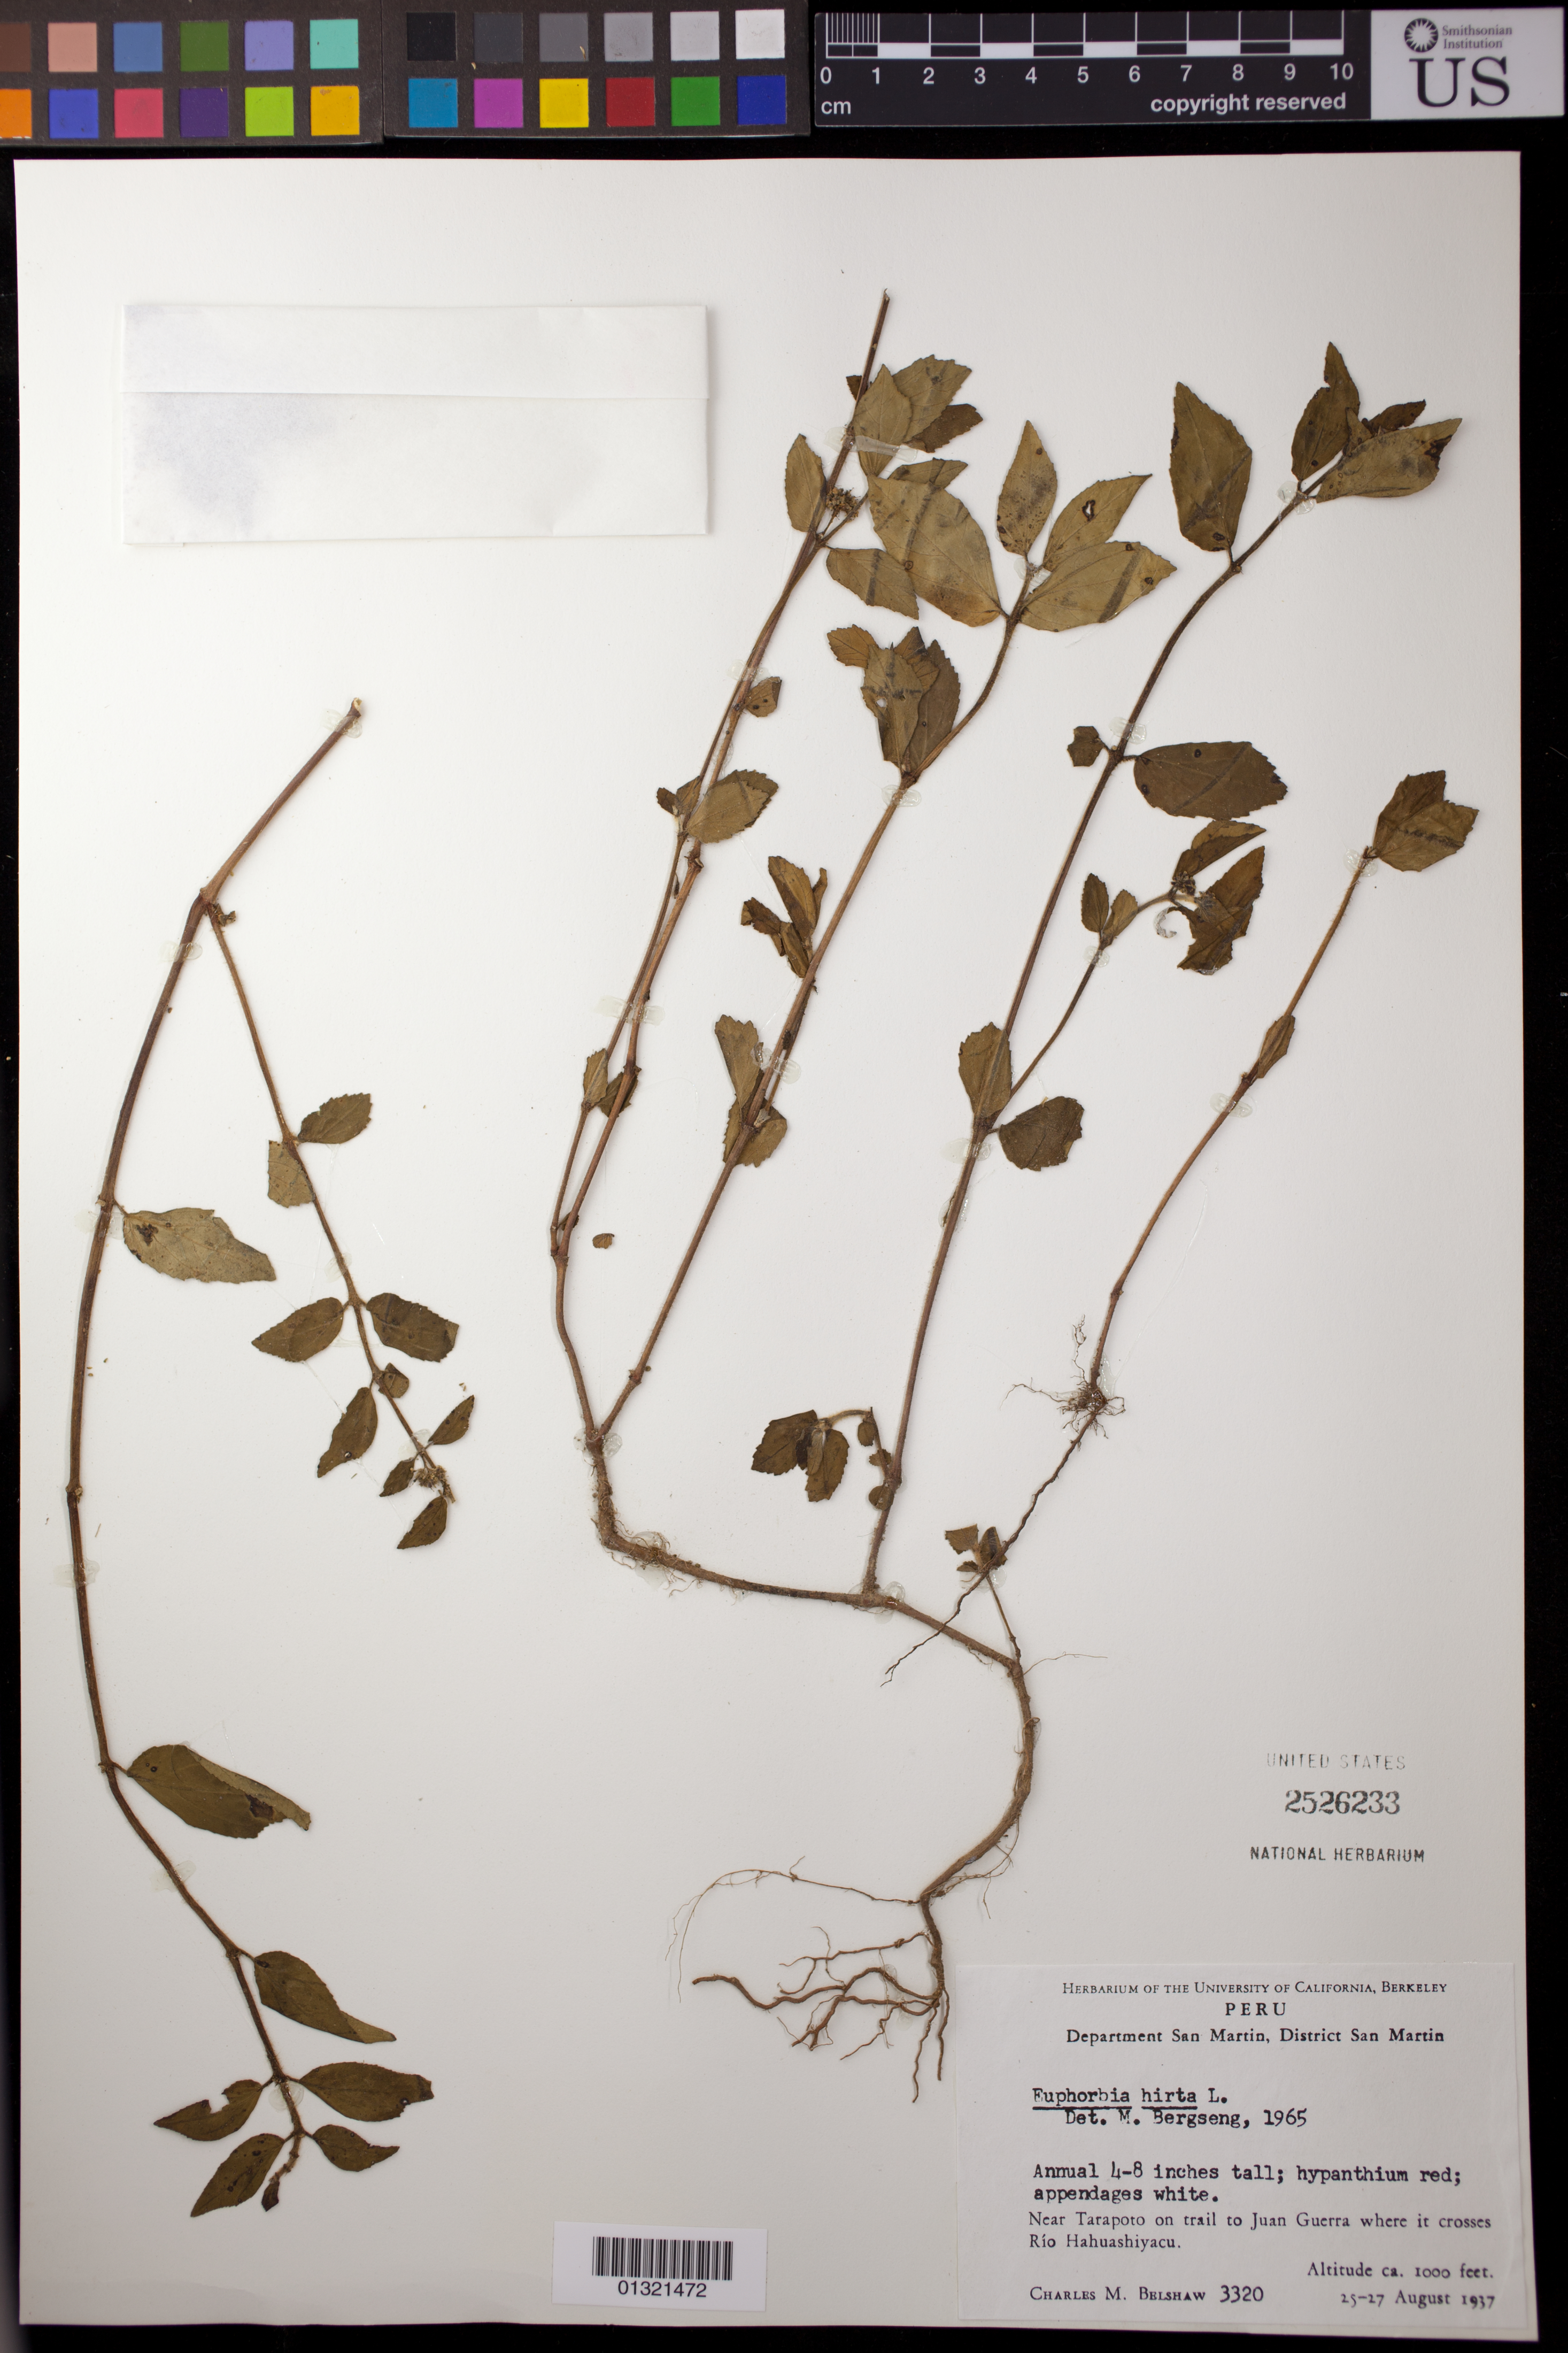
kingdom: Plantae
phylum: Tracheophyta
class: Magnoliopsida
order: Malpighiales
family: Euphorbiaceae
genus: Euphorbia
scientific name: Euphorbia hirta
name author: L.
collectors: C. Shaw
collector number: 3320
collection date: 1937-08-25/1937-08-27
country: Peru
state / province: San Martín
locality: Near Tarapoto on trail to Juan Guerra where it crosses Río Hahuashiyacu [Ahuashiyacu].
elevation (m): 305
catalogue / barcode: US 2526233